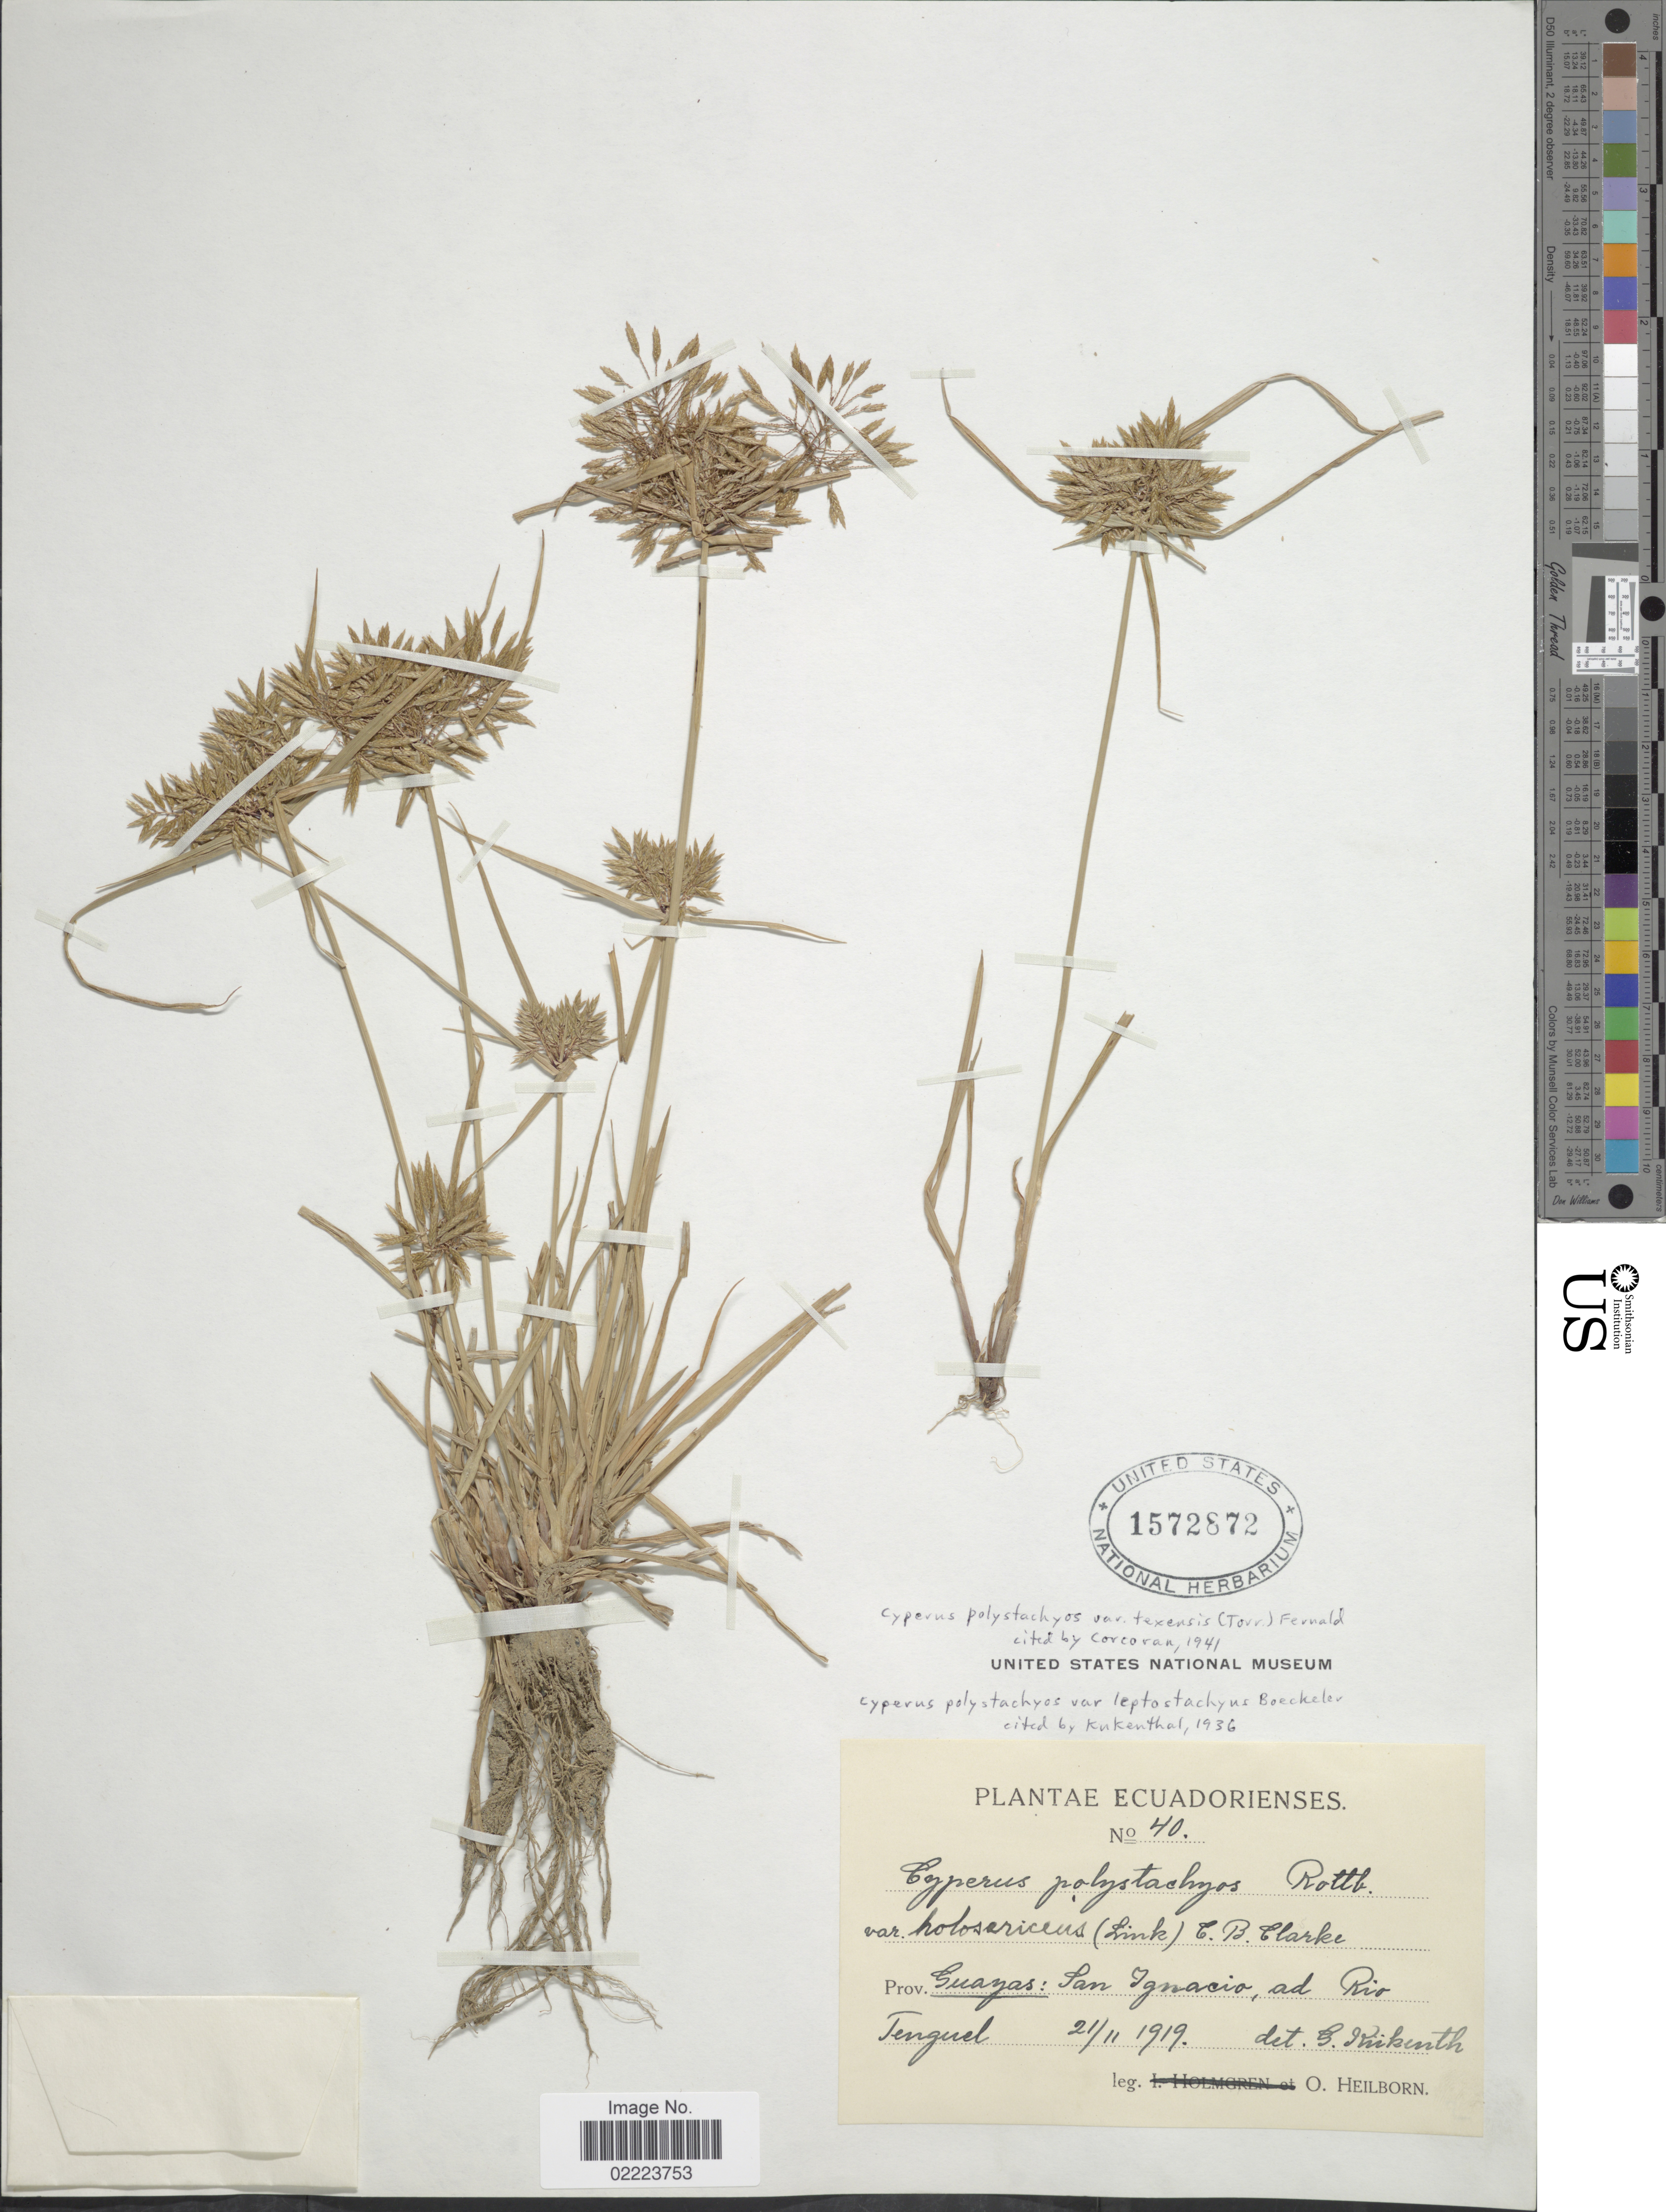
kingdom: Plantae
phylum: Tracheophyta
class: Liliopsida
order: Poales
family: Cyperaceae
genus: Cyperus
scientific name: Cyperus polystachyos var. texensis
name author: (Torr.) Fernald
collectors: O. Heilborn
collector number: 40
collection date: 1919-11-21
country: Ecuador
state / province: Guayas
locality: San Ignacio, ad Rio Tenguel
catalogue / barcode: US 1572872